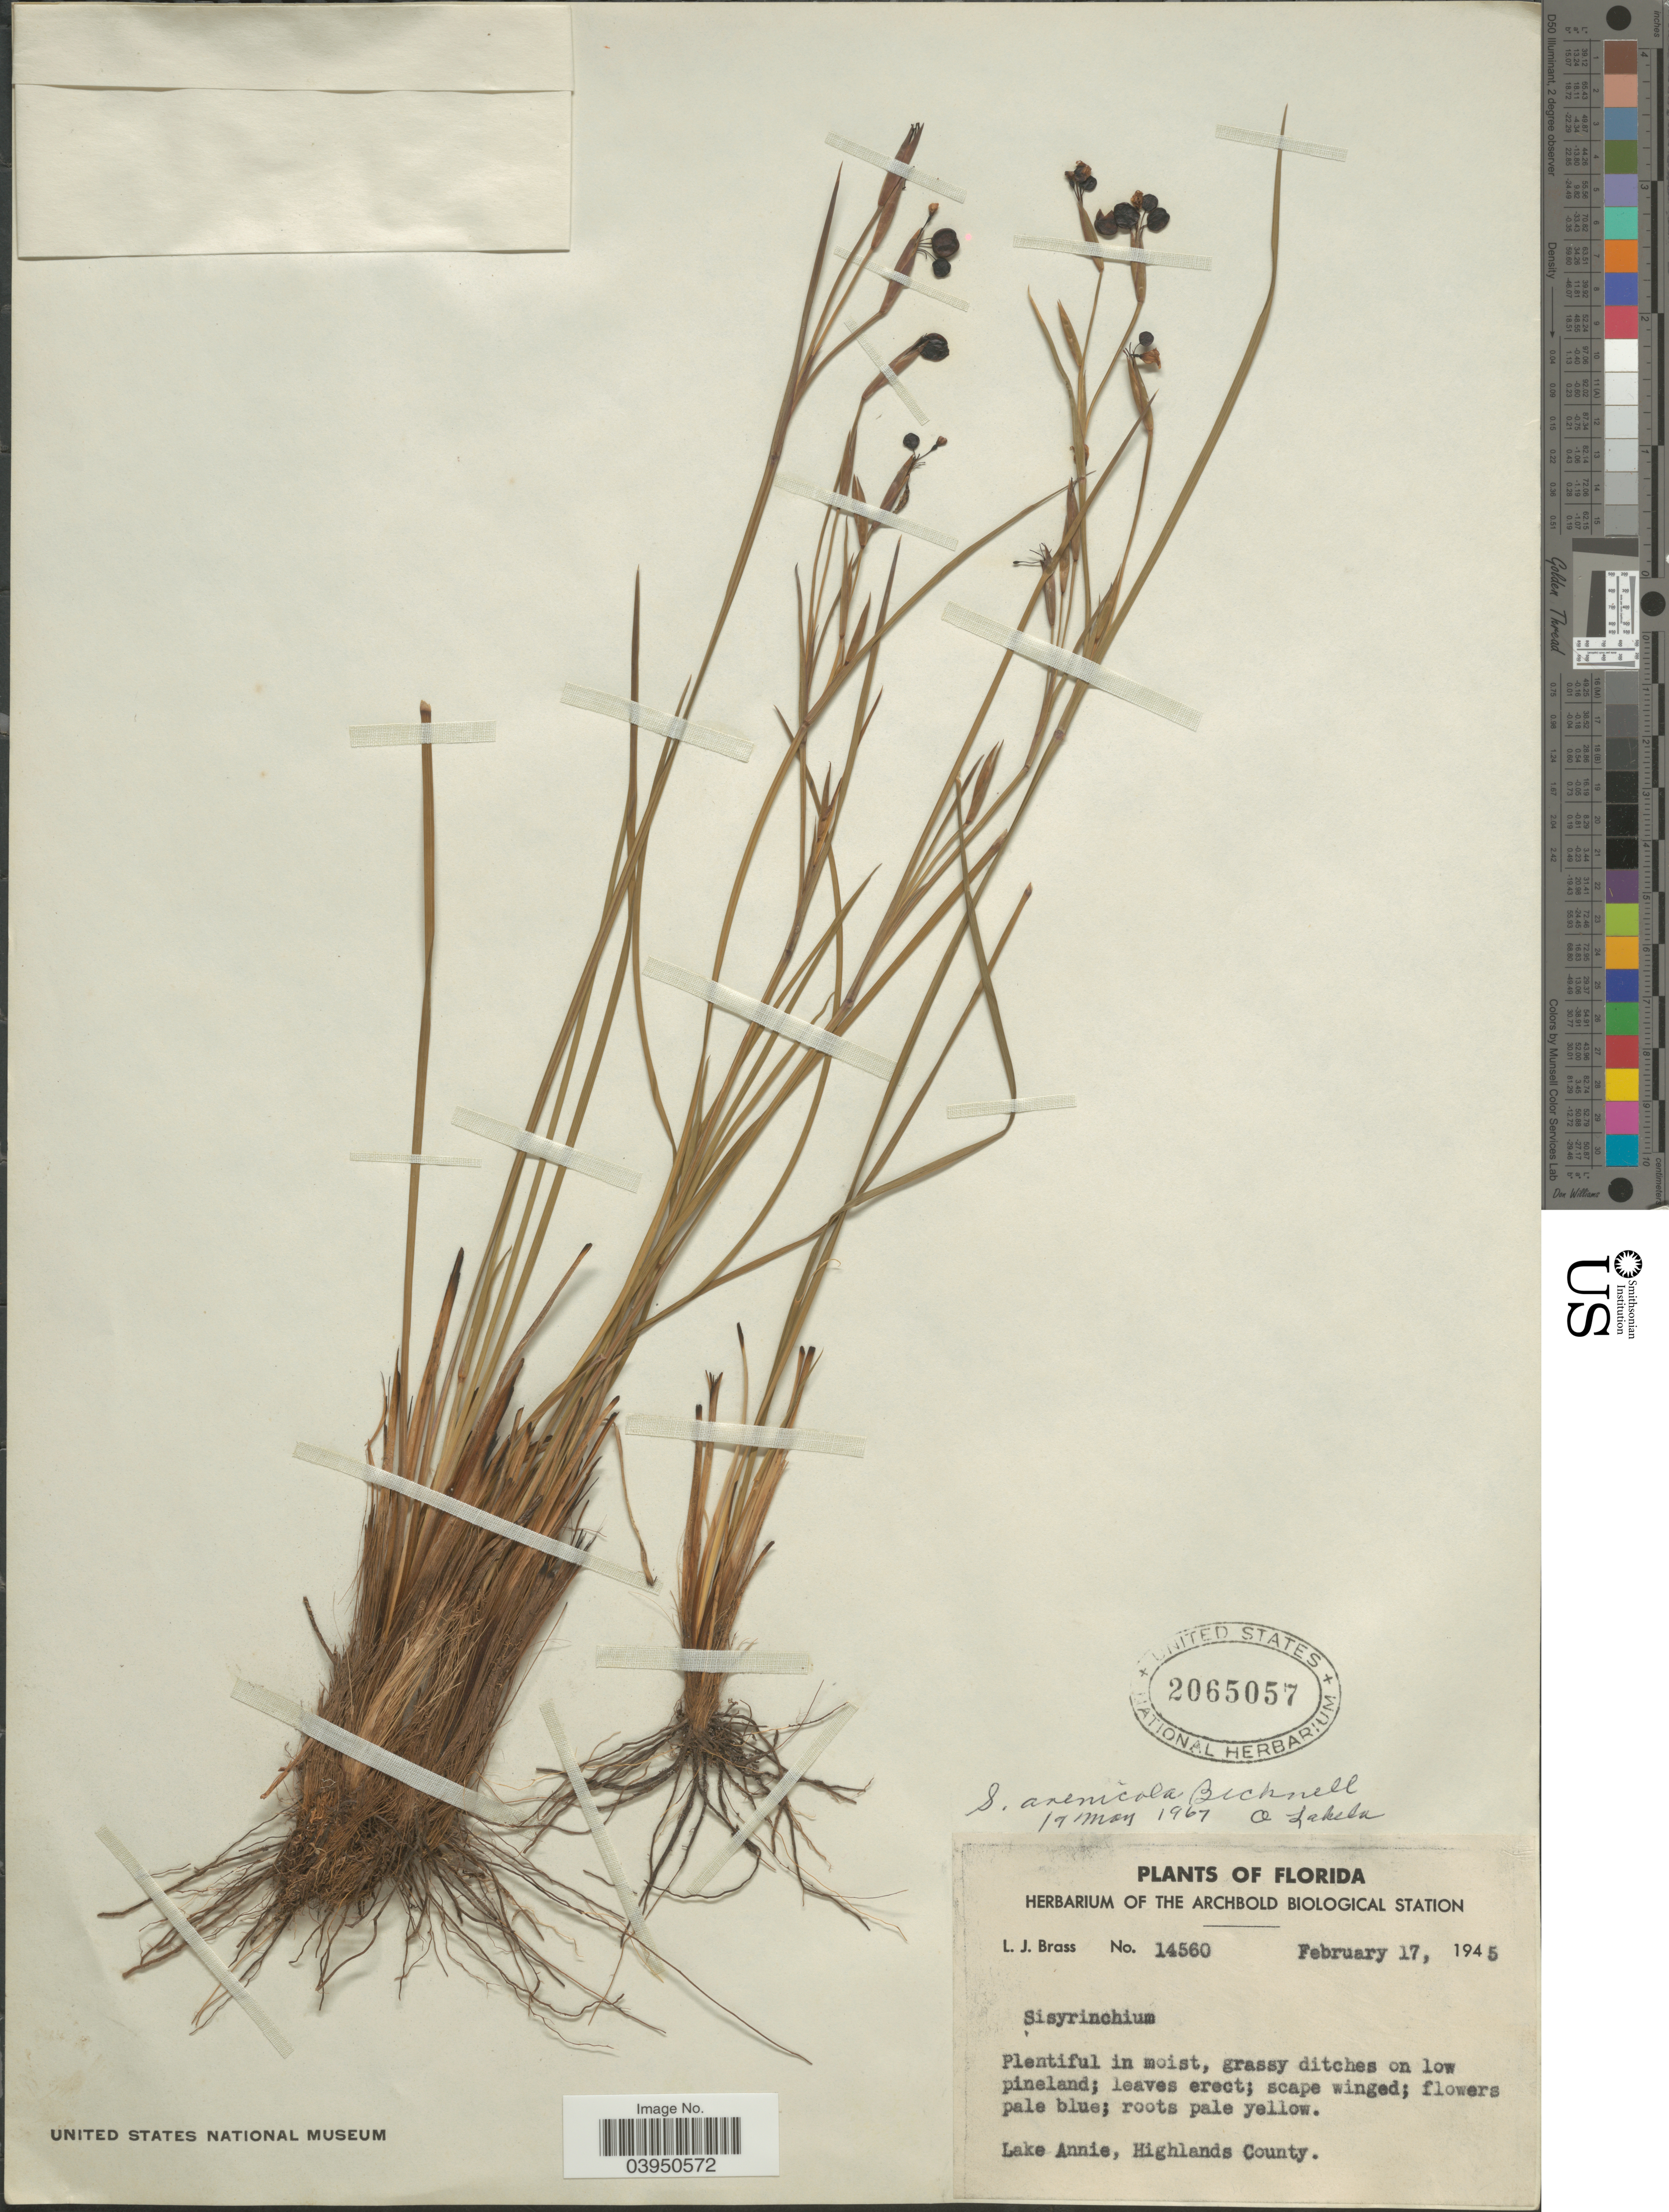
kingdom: Plantae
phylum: Tracheophyta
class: Liliopsida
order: Asparagales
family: Iridaceae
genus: Sisyrinchium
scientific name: Sisyrinchium arenicola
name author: E.P. Bicknell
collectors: L. J. Brass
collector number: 14560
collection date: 1945-02-17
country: United States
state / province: Florida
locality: Lake Annie, Highlands County.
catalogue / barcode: US 2065057